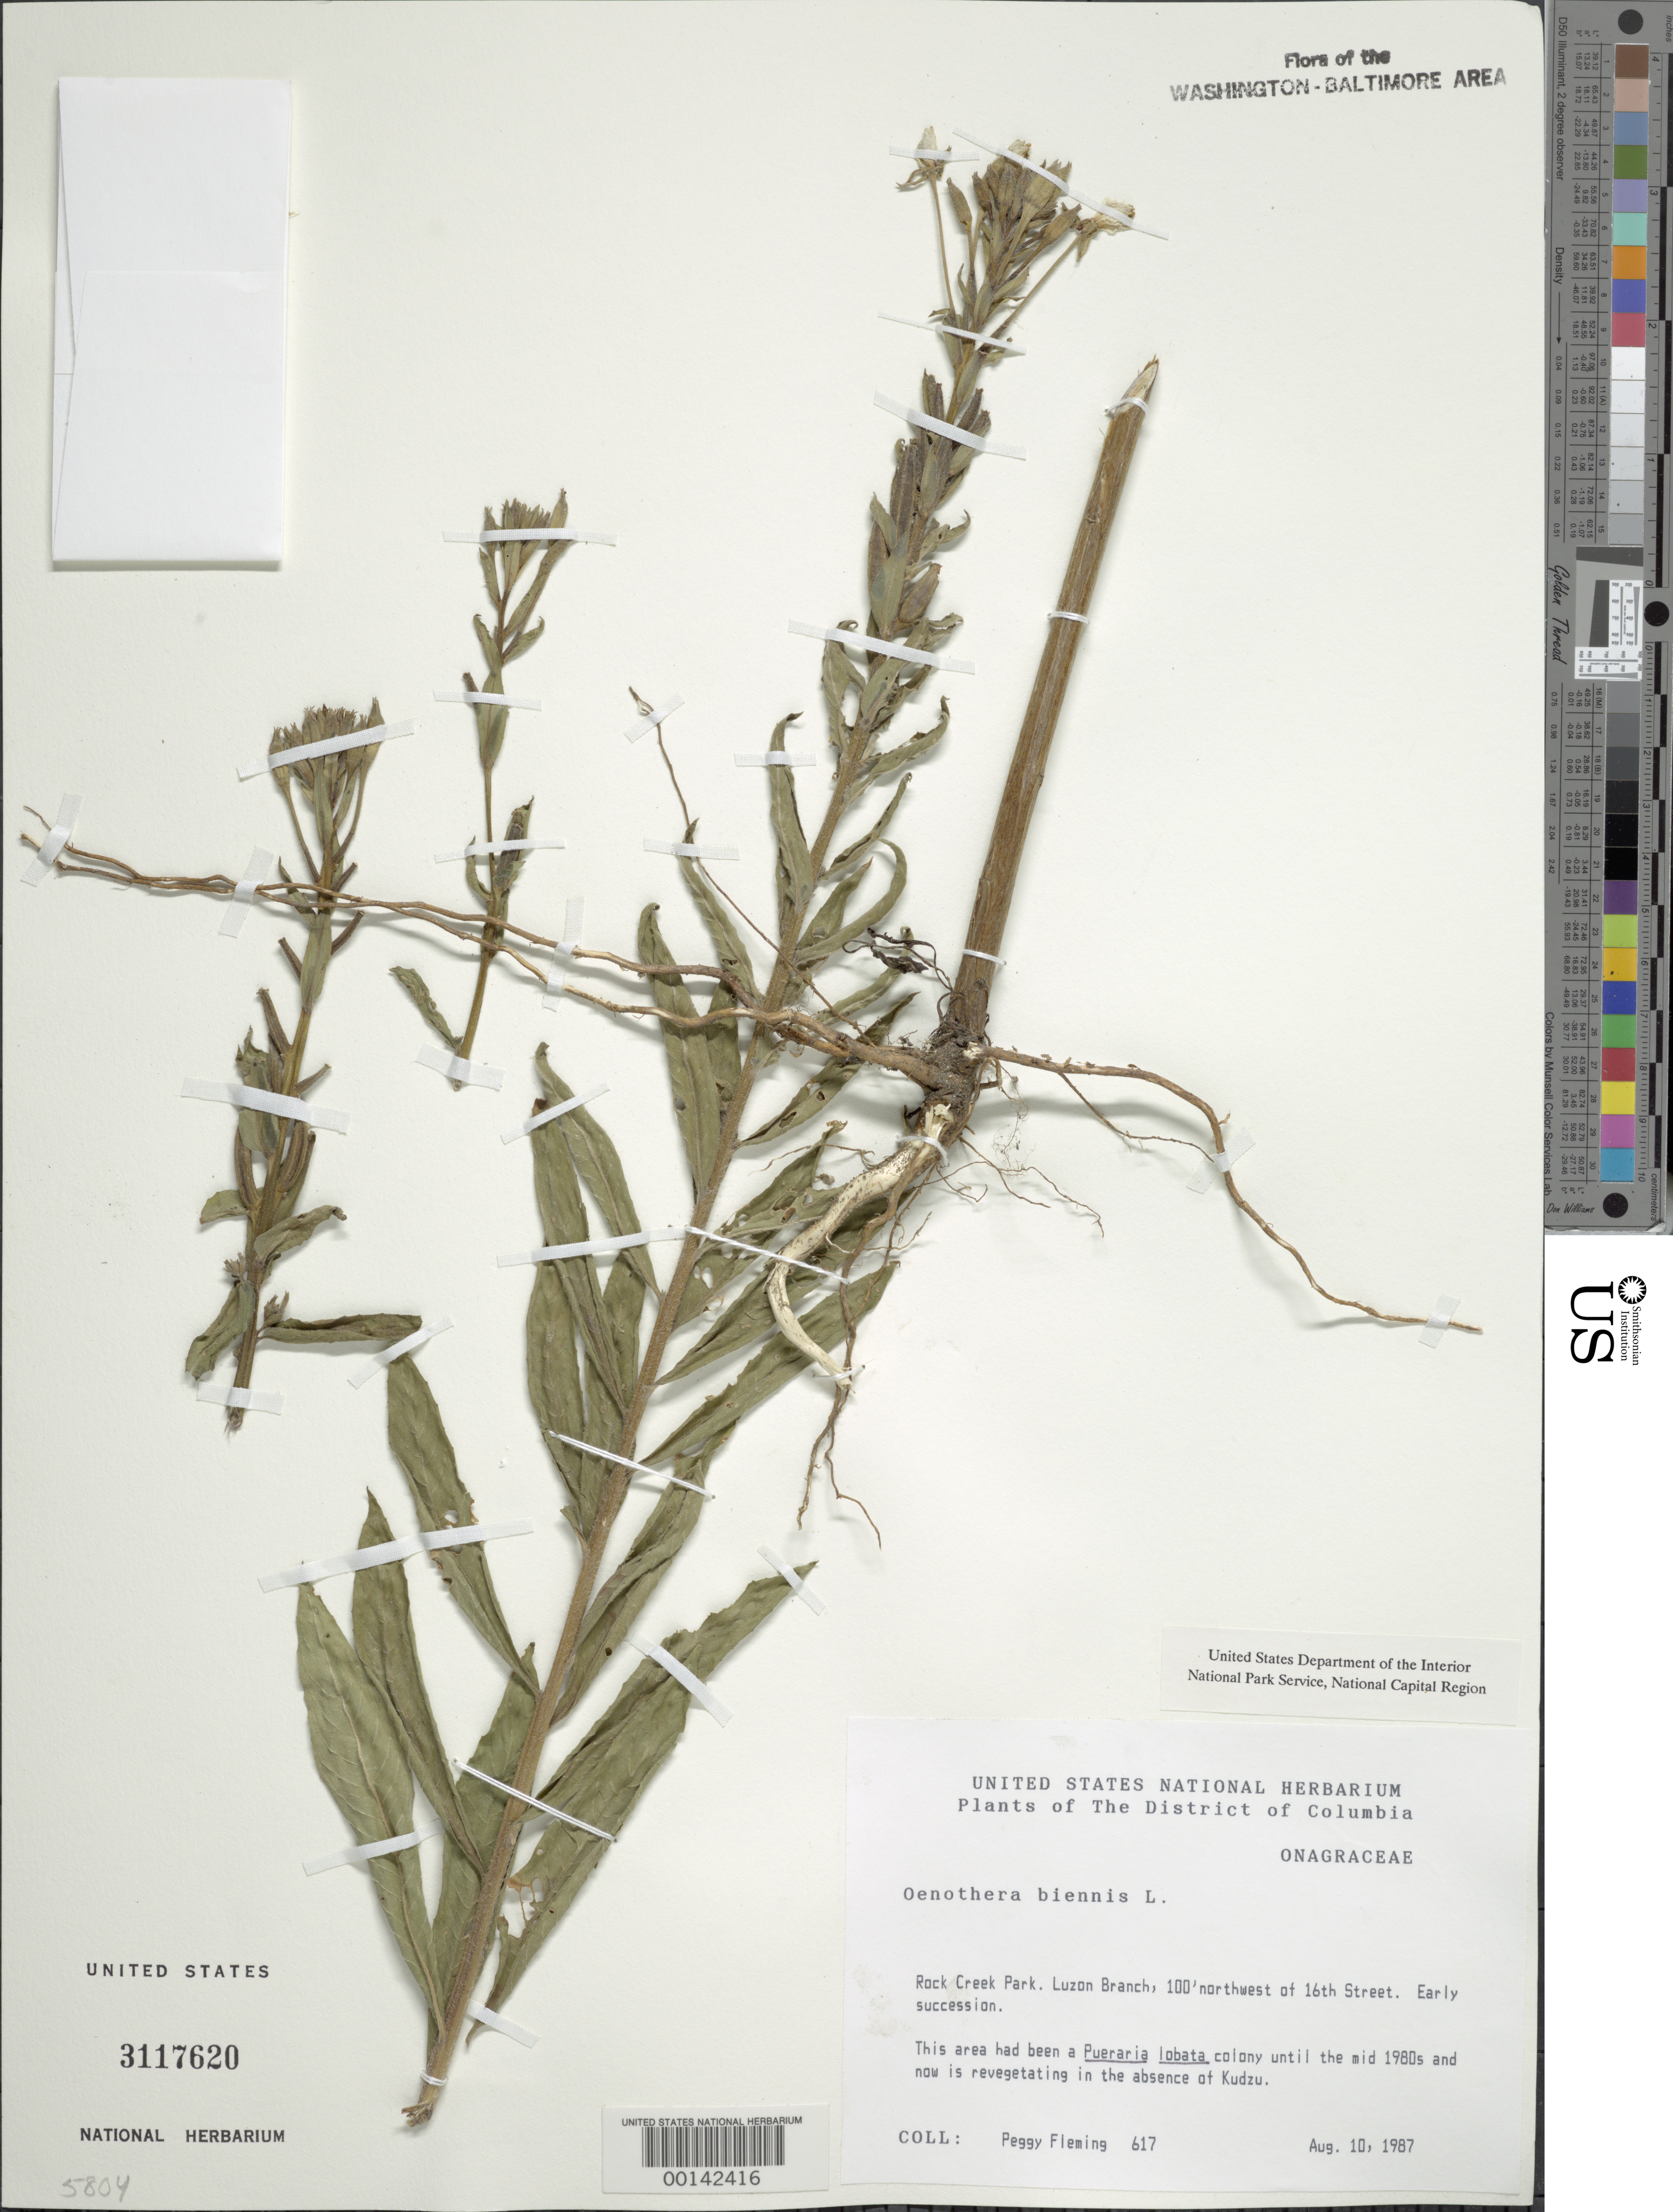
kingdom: Plantae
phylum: Tracheophyta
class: Magnoliopsida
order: Myrtales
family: Onagraceae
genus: Oenothera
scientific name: Oenothera biennis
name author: L.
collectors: P. Fleming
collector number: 617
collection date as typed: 10 Aug 1987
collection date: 1987-08-10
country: United States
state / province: District of Columbia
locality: Rock Creek Park. Luzon Branch, 100' northwest of 16th Street. Rock Creek Park and Vicinity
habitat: Early succession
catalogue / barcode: US 3117620